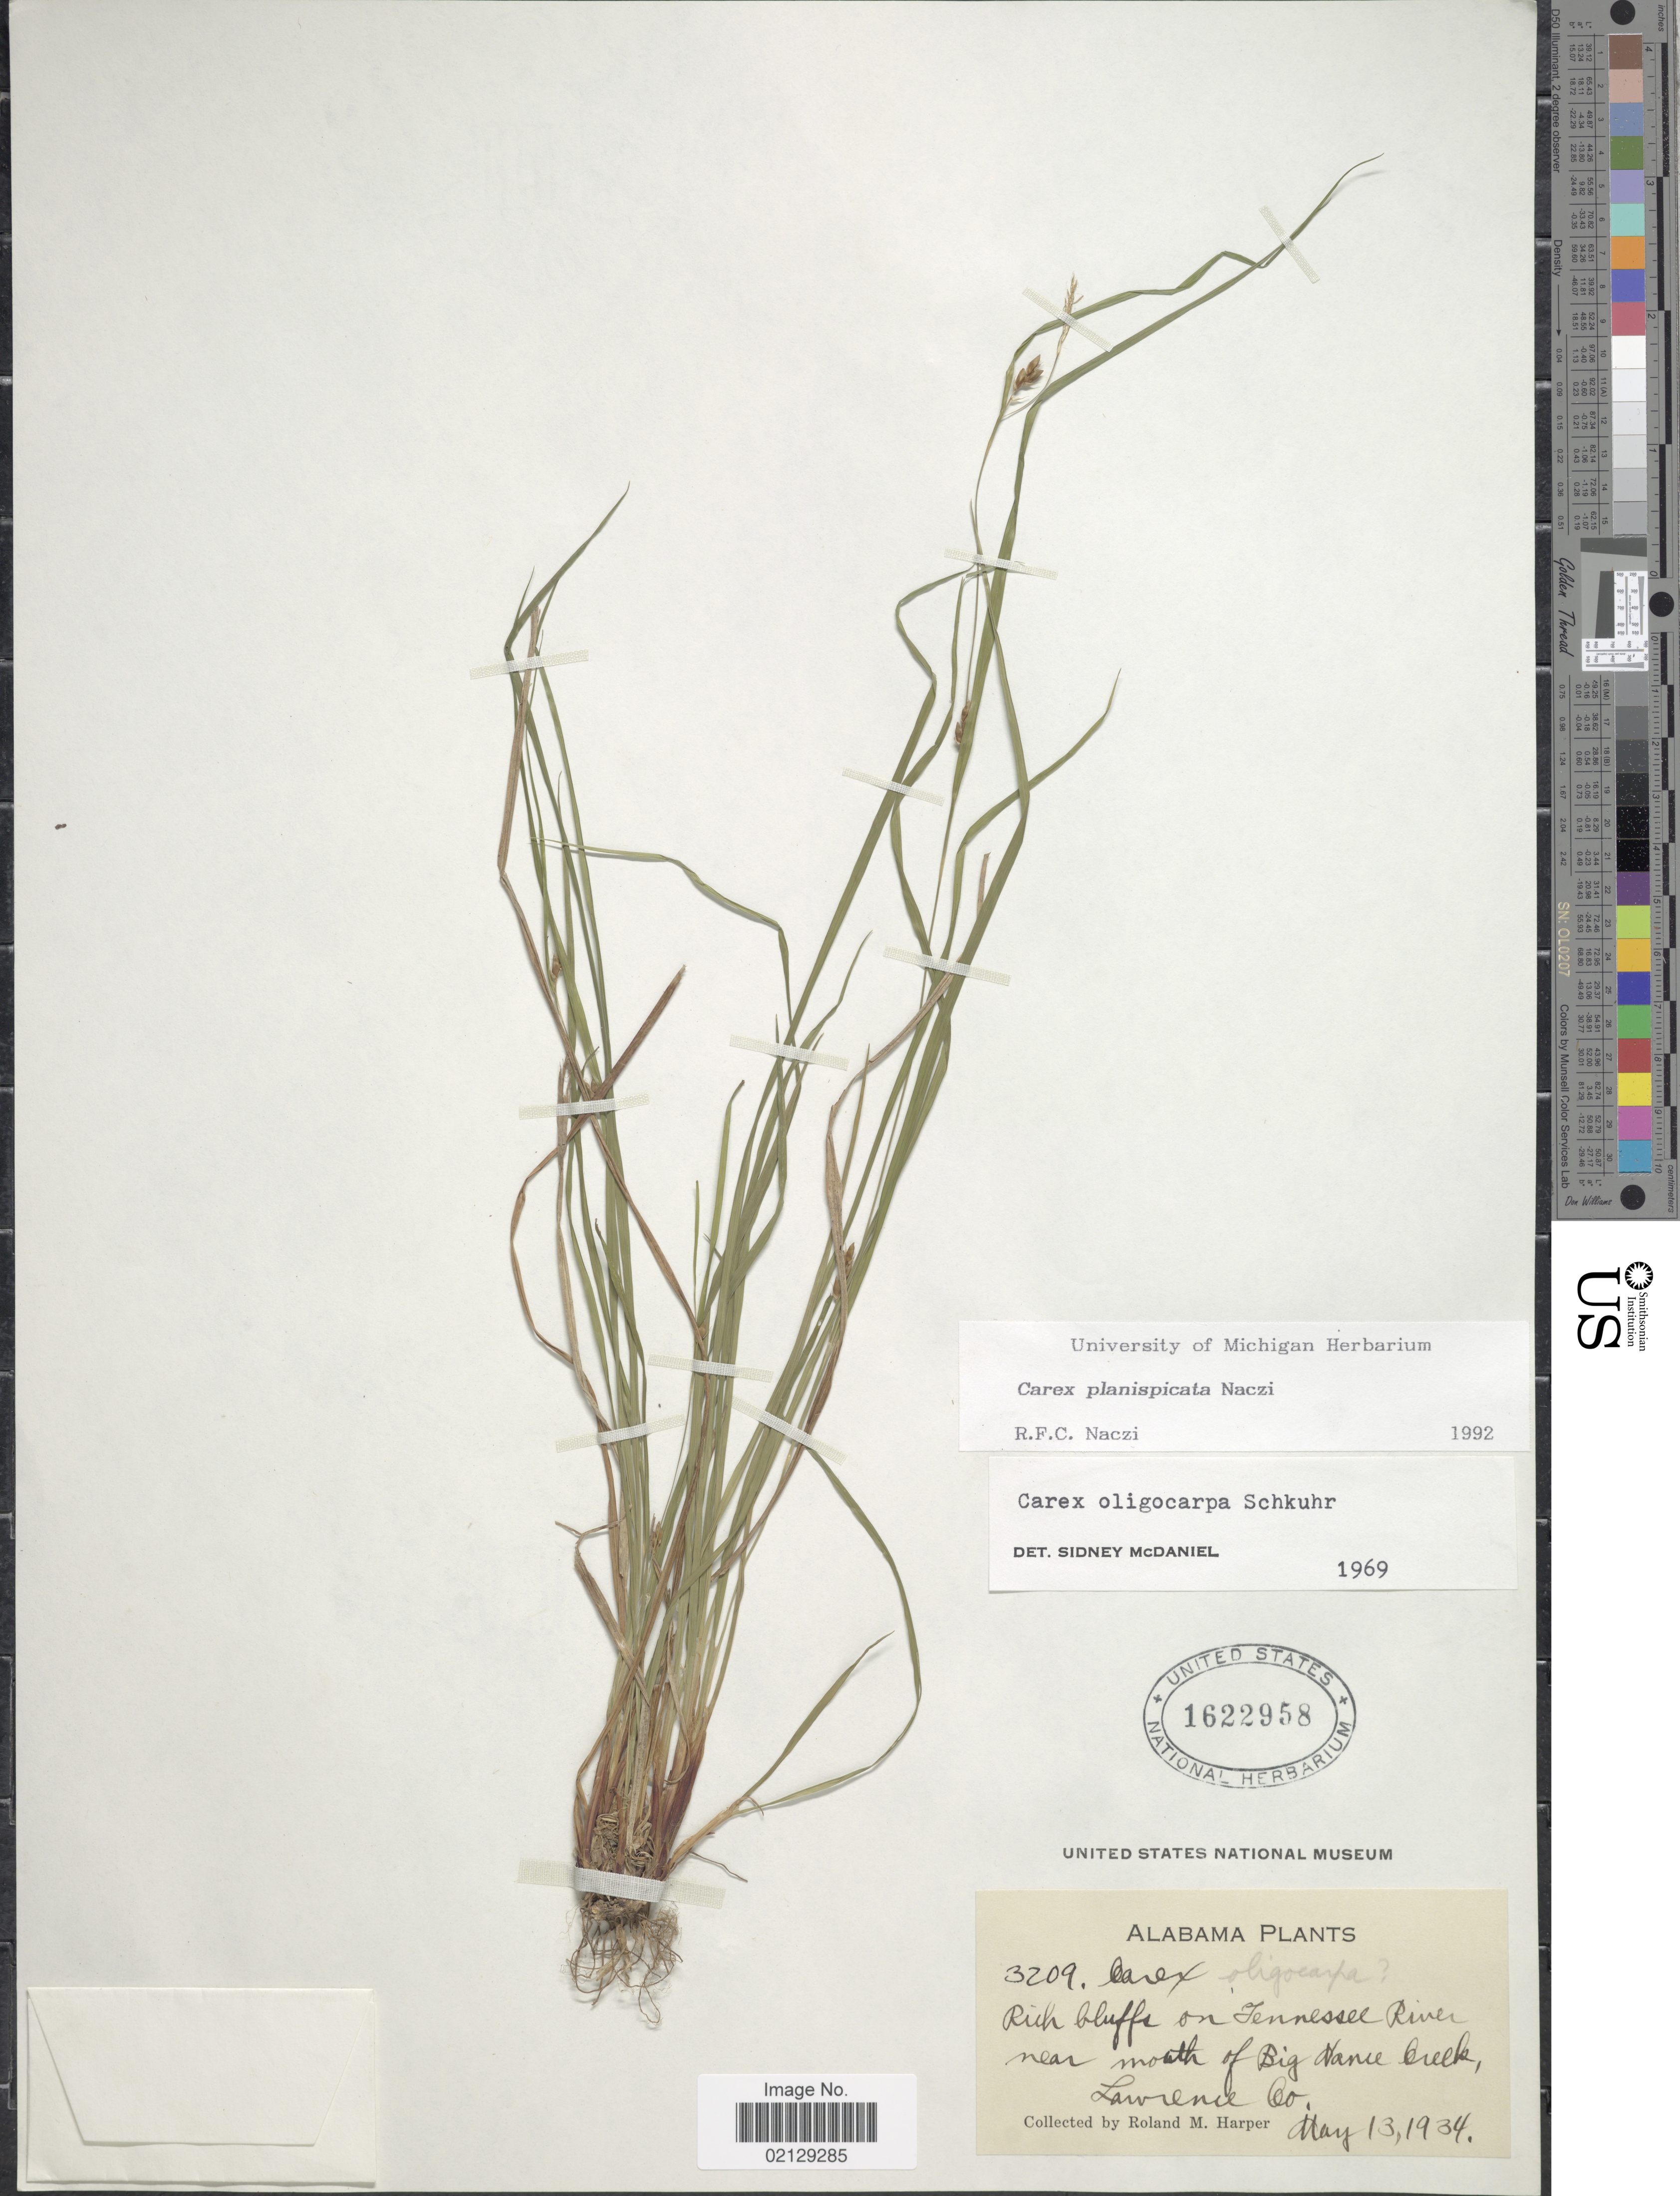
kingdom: Plantae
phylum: Tracheophyta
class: Liliopsida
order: Poales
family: Cyperaceae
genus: Carex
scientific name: Carex planispicata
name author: Naczi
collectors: R. M. Harper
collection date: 1934-05-13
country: United States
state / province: Alabama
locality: Rich bluffs on Tennewssee River near north of Bog Nanu Creek, Lawrence Co.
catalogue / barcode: US 1622958